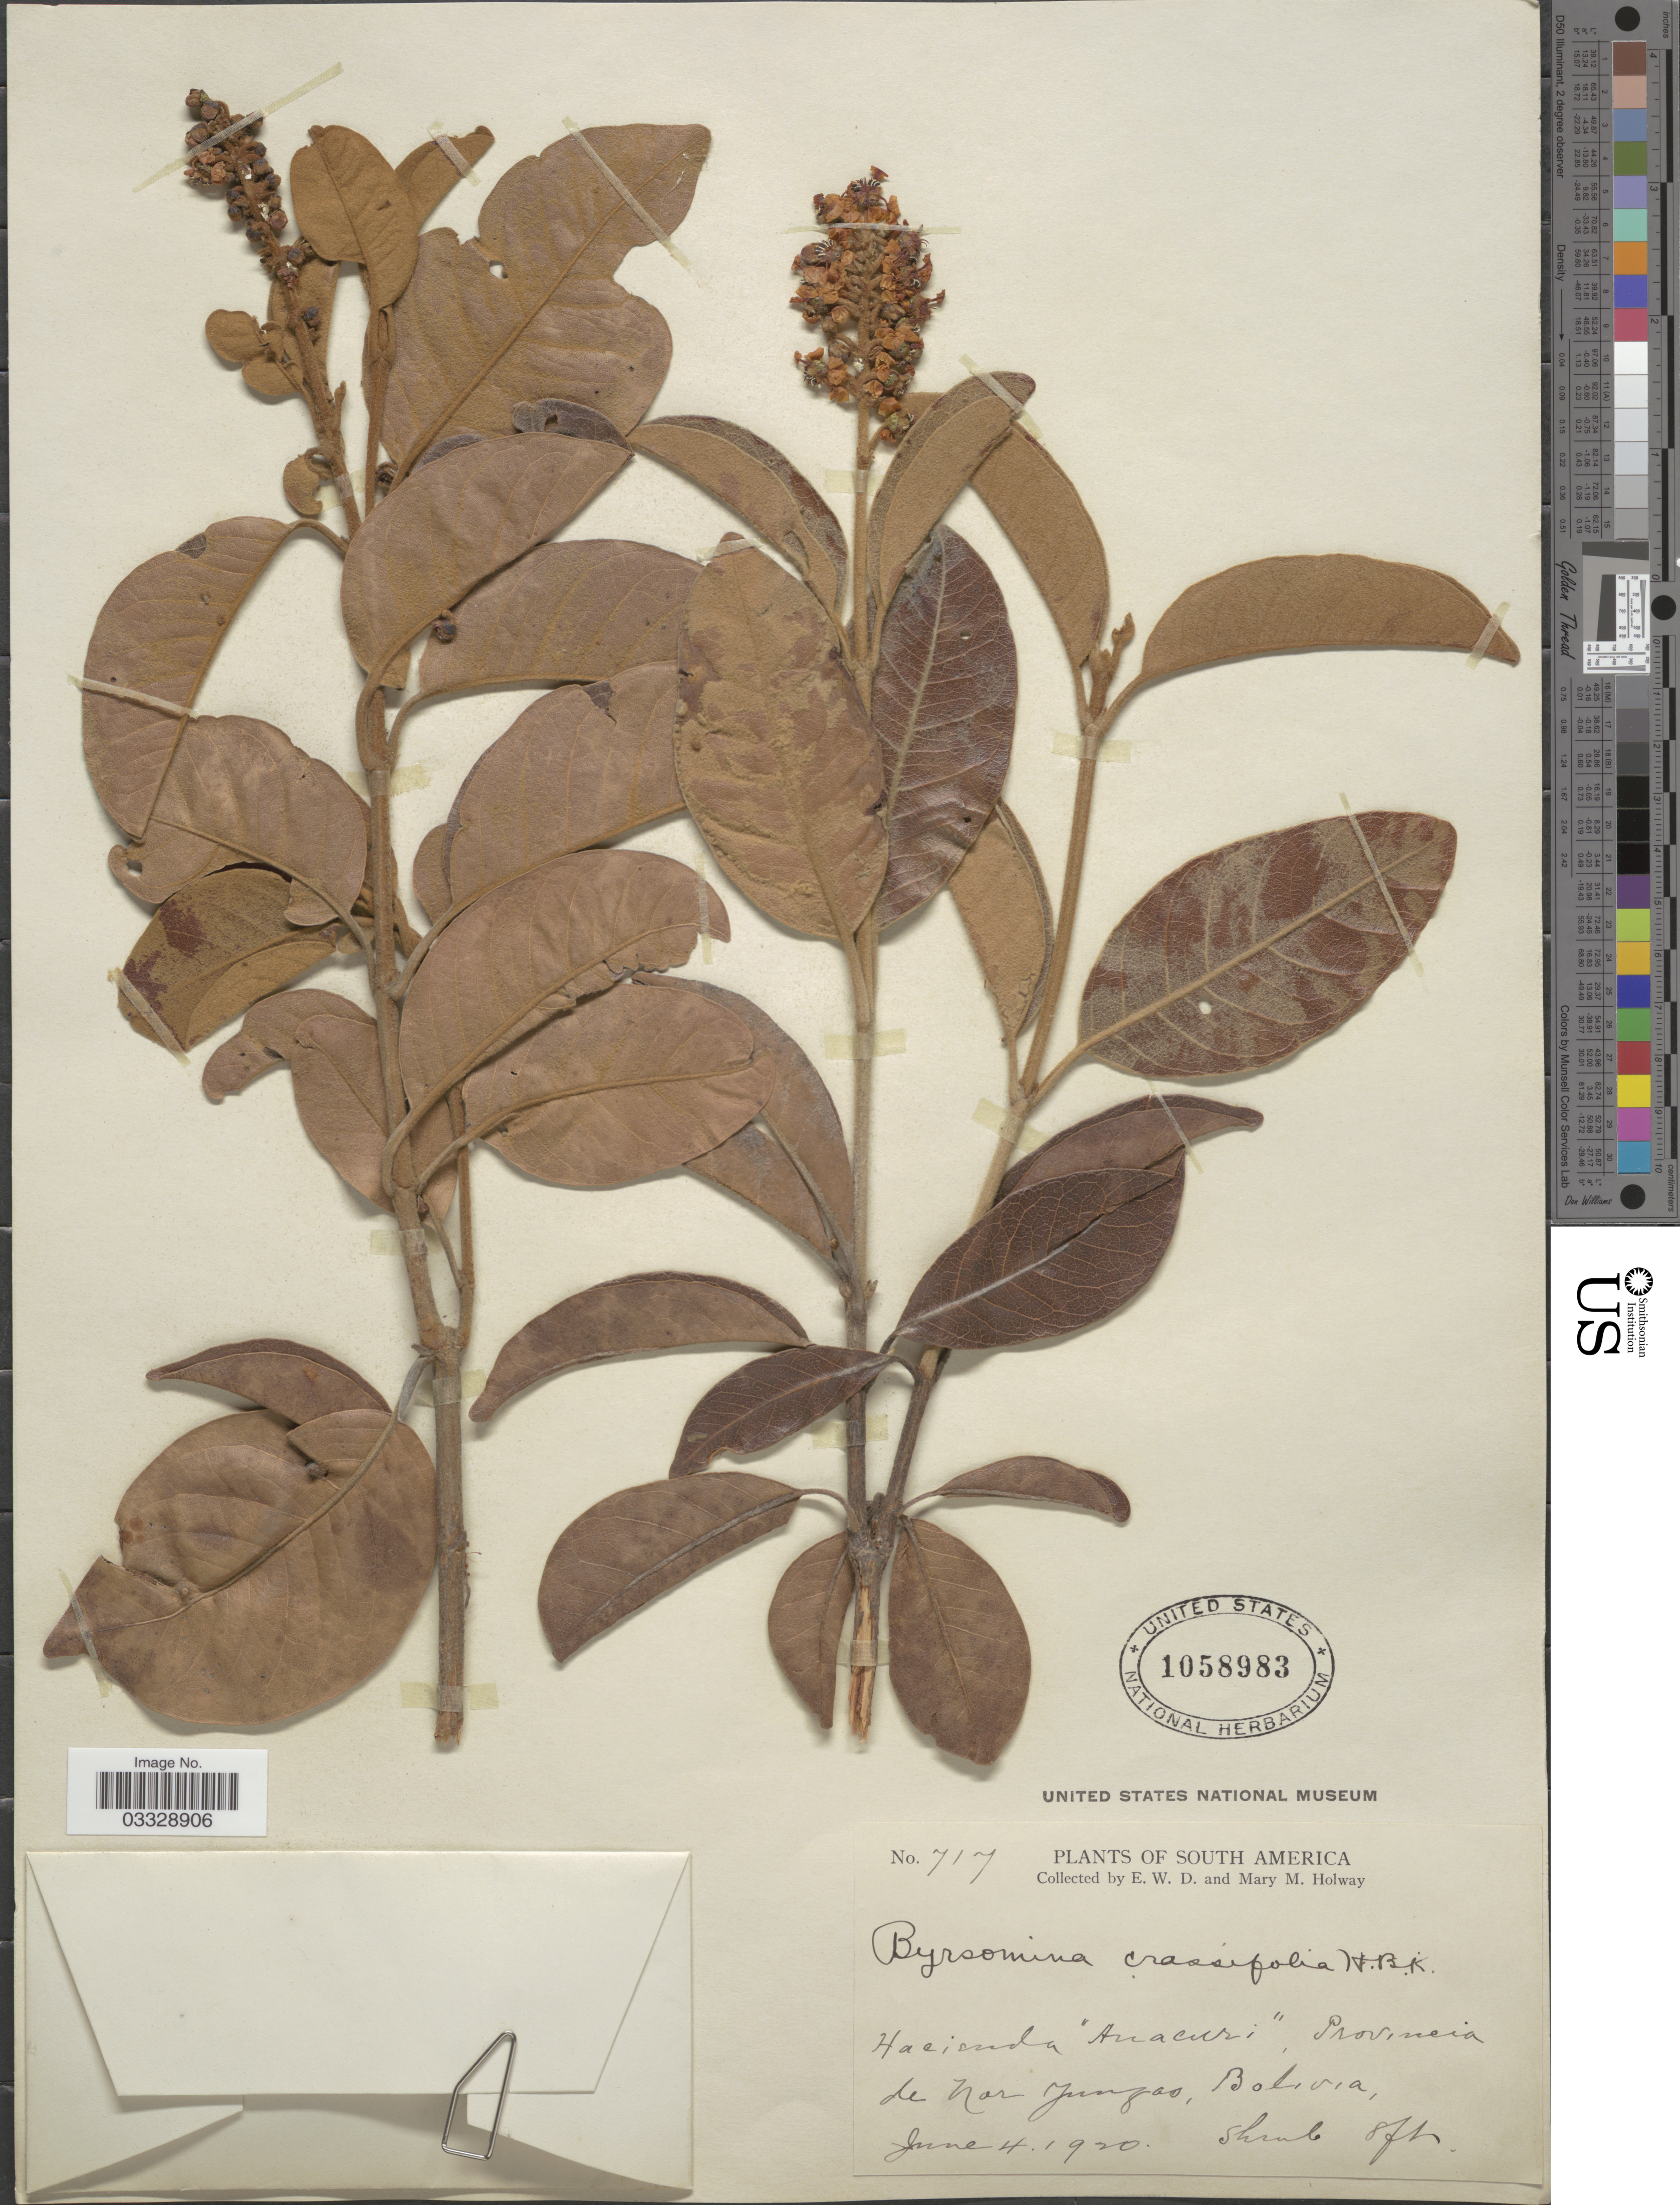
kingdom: Plantae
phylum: Tracheophyta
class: Magnoliopsida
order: Malpighiales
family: Malpighiaceae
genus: Byrsonima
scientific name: Byrsonima crassifolia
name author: (L.) Kunth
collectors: E. W. D. Holway & M. M. Holway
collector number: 717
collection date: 1920-06-04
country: Bolivia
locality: Hacienda "Aracuri" Provincia de Nor Yungas.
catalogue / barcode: US 1058983